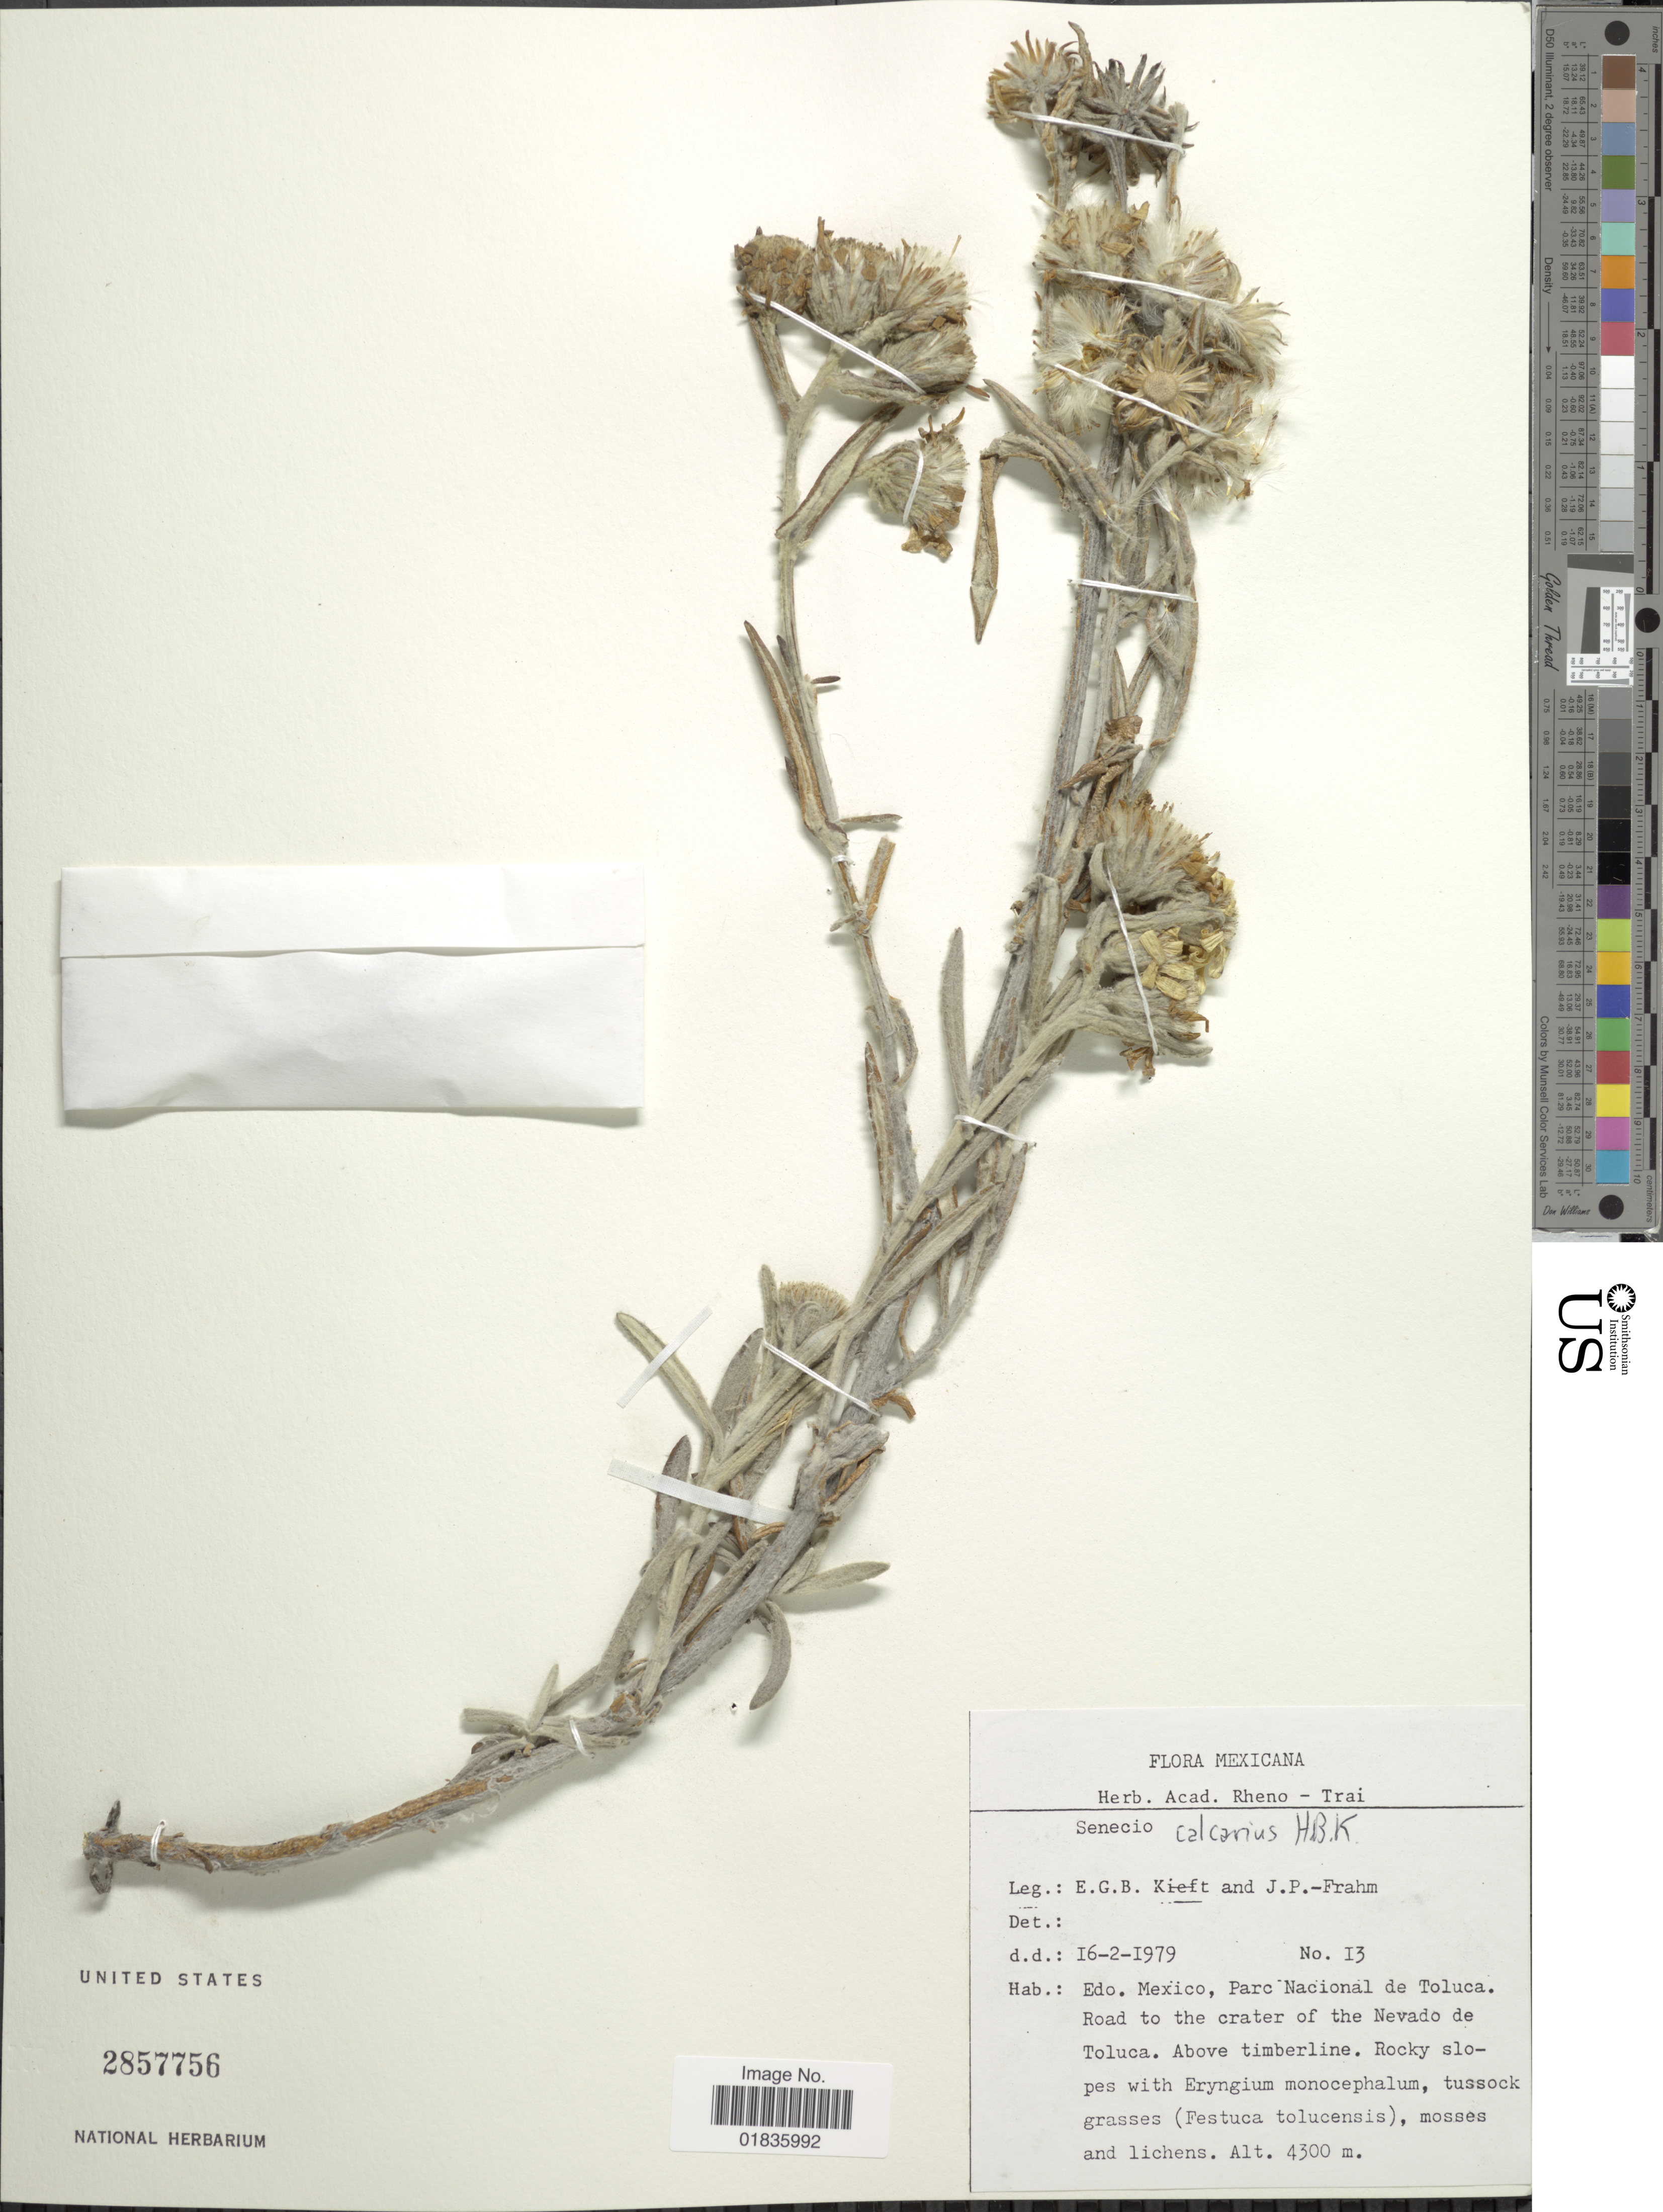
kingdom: Plantae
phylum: Tracheophyta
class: Magnoliopsida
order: Asterales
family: Asteraceae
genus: Senecio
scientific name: Senecio mairetianus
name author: DC.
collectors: E. Kieft & J.-P. Frahm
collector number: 13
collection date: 1979-02-16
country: Mexico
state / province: México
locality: Parc Nacional de Toluca, road to the crater of the Nevado de Toluca, above timberline.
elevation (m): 4300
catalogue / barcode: US 2857756